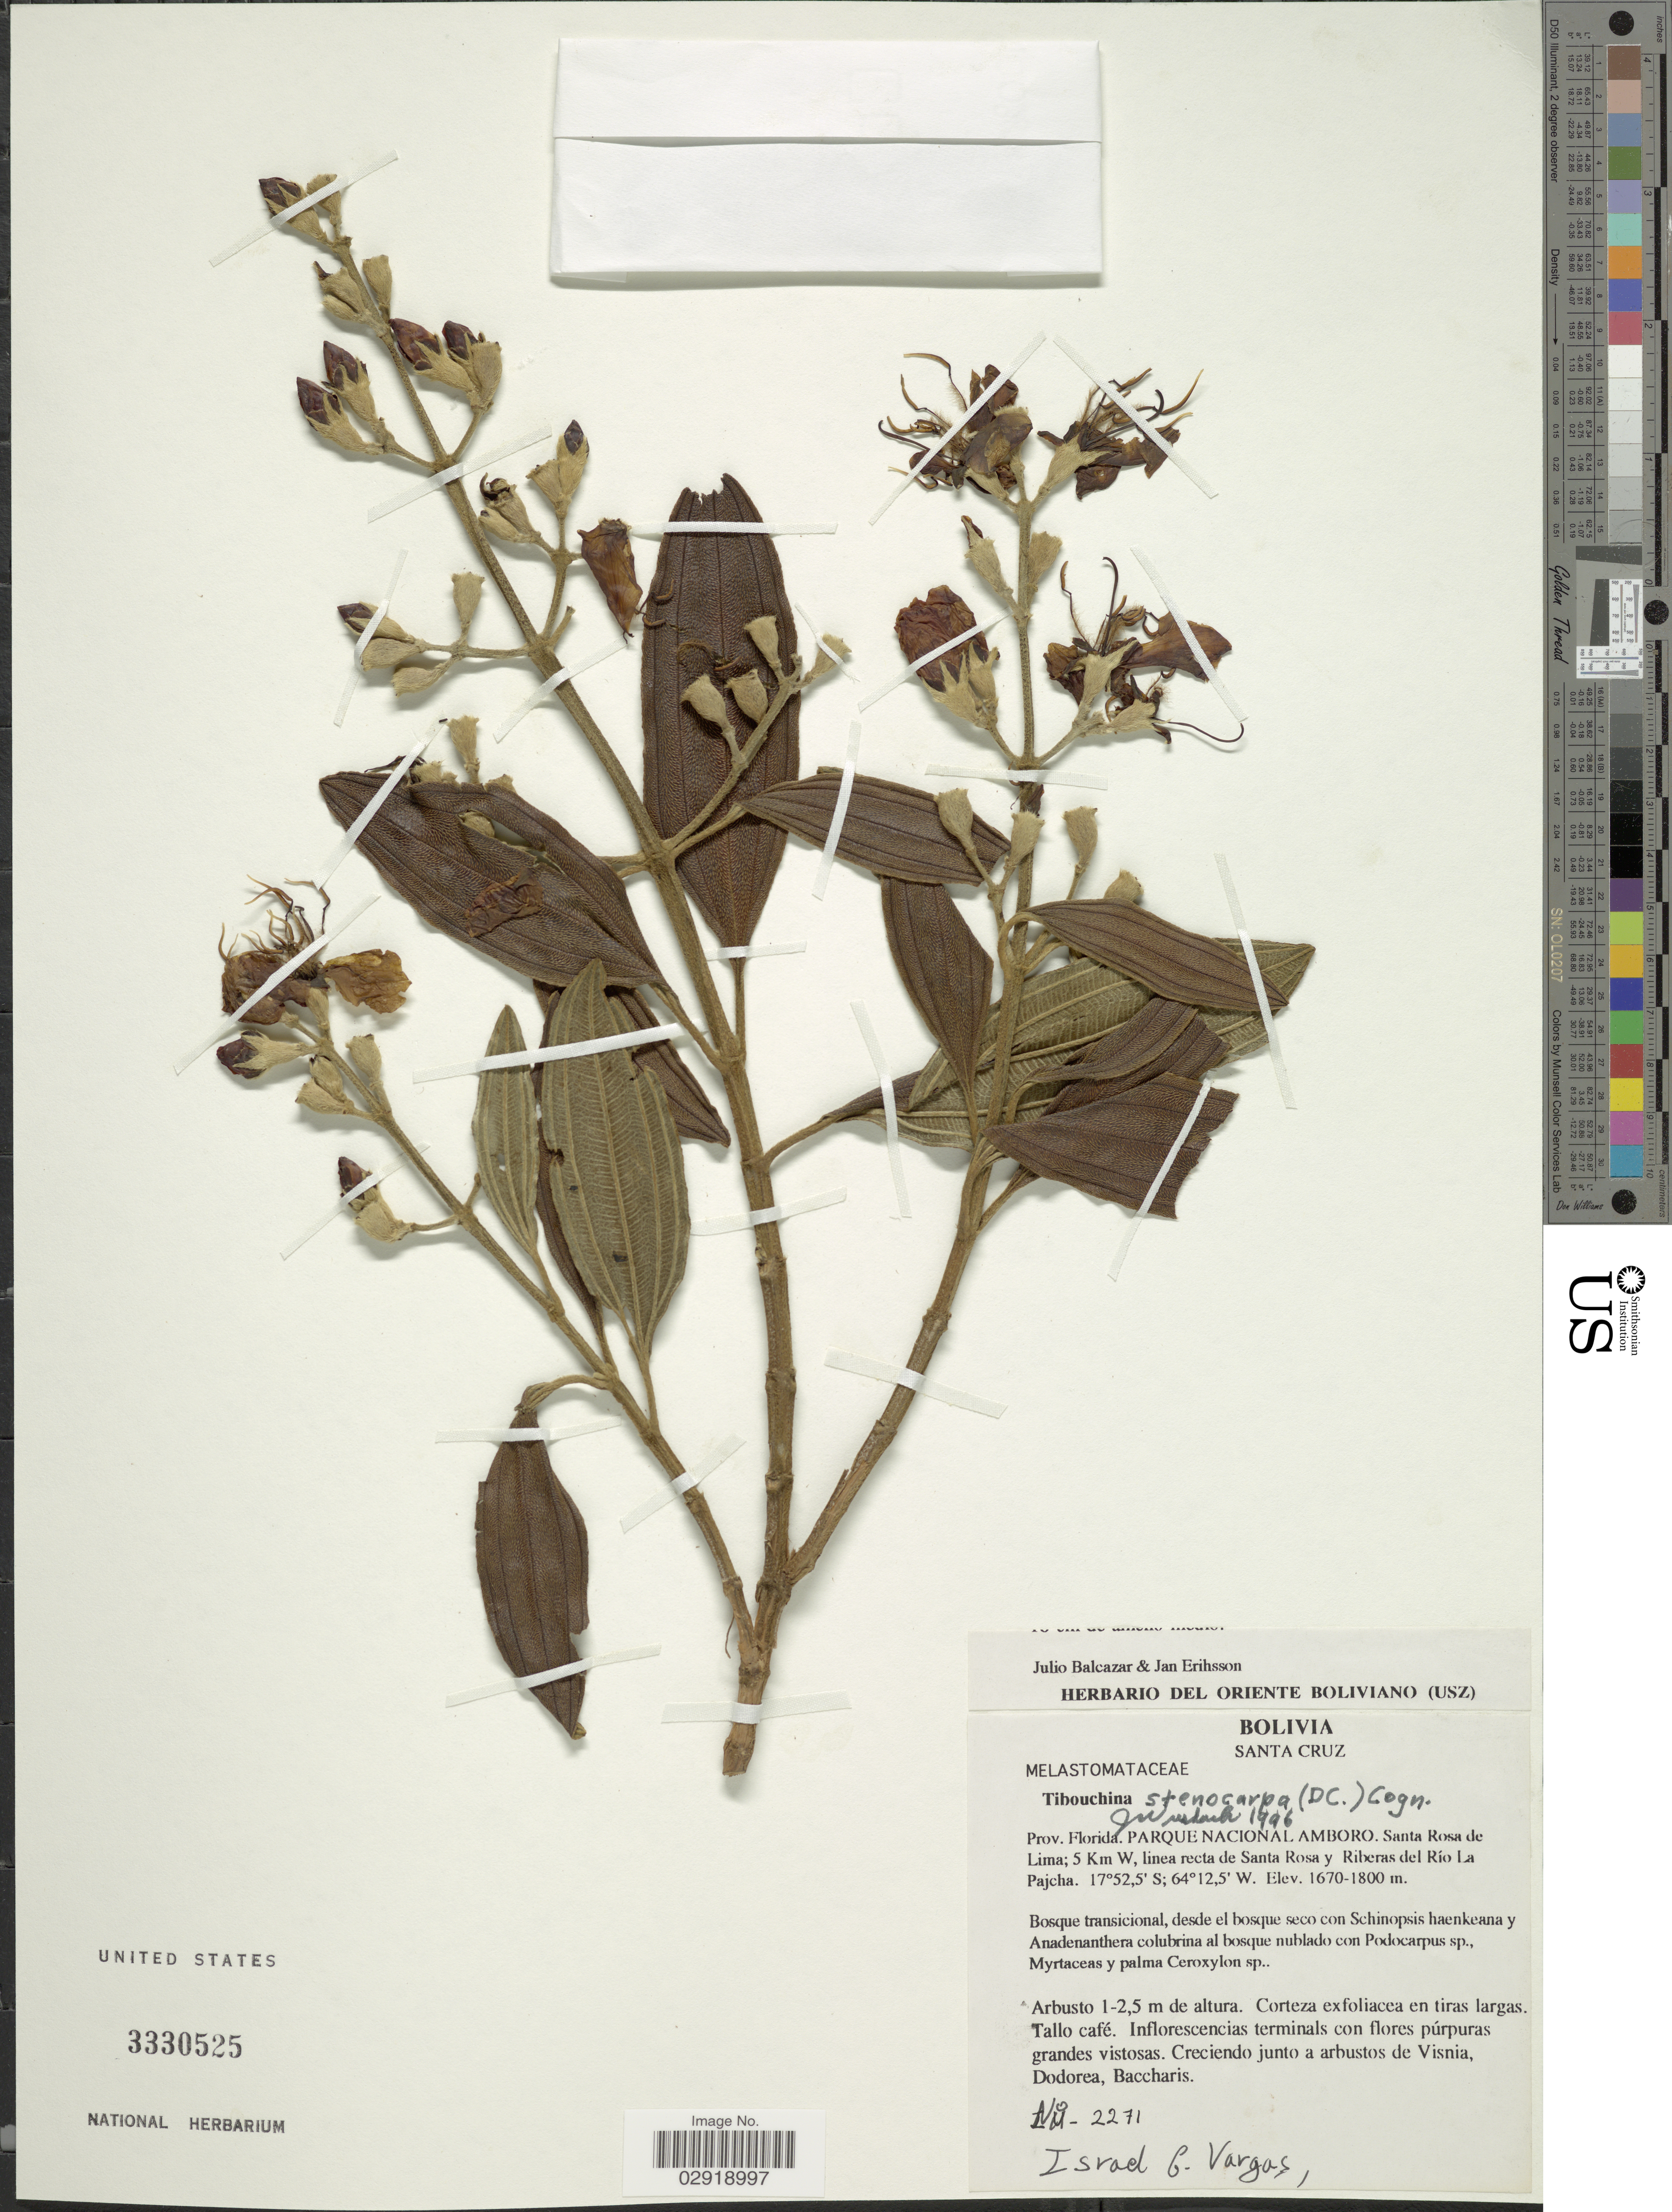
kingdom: Plantae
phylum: Tracheophyta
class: Magnoliopsida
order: Myrtales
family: Melastomataceae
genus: Pleroma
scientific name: Pleroma stenocarpum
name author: (DC.) Triana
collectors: I. Vargas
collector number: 2271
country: Bolivia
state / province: Santa Cruz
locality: Prov. Florida. Parque Nacional Amboro. Santa Rosa de Lima; 5 Km W, linea recta de Santa Rosa y Riberas del Río La Pajcha.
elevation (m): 1670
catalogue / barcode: US 3330525